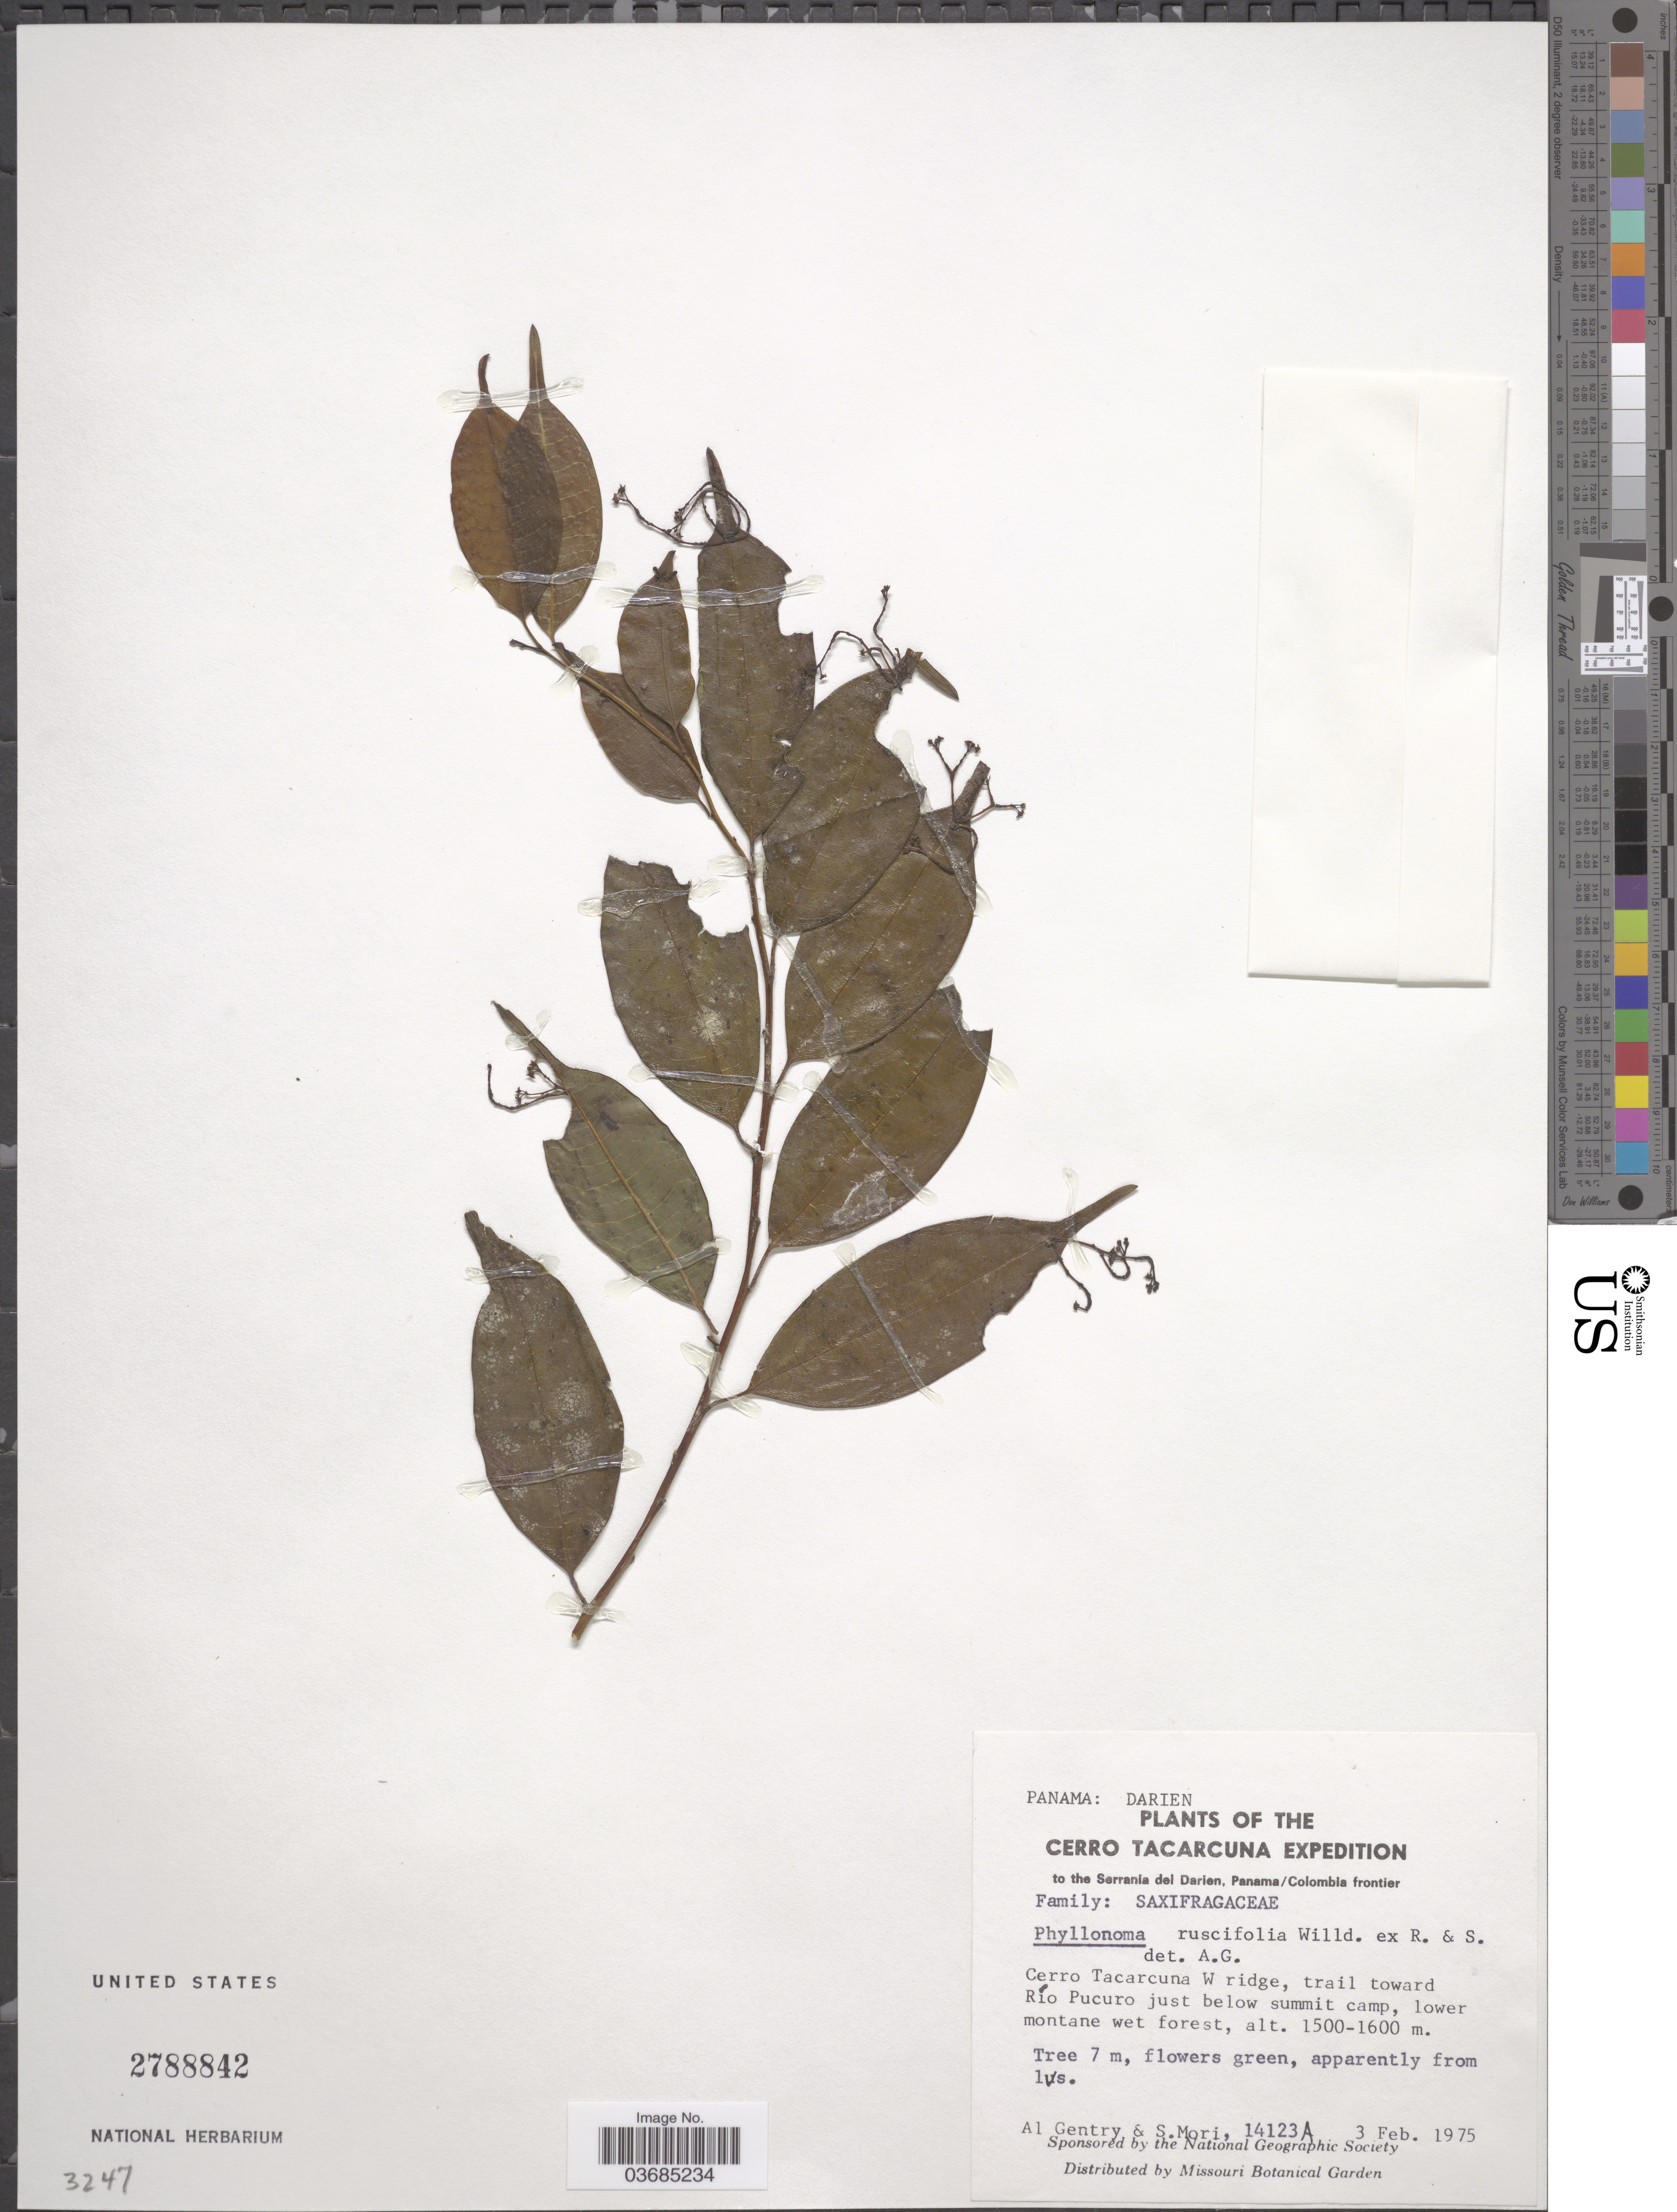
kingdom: Plantae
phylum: Tracheophyta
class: Magnoliopsida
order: Aquifoliales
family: Phyllonomaceae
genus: Phyllonoma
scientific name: Phyllonoma ruscifolia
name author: Willd. ex Schult.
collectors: A. H. Gentry & S. Mori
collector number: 14123A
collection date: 1975-02-03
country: Panama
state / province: Darien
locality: Cerro Tacarcuna Expedition to the Serranía del Darien, Panama/Colombia frontier. Cerro Tacarcuna W ridge, trail toward Río Pucuro just below summit camp, lower montane wet forest.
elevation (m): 1500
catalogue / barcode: US 2788842